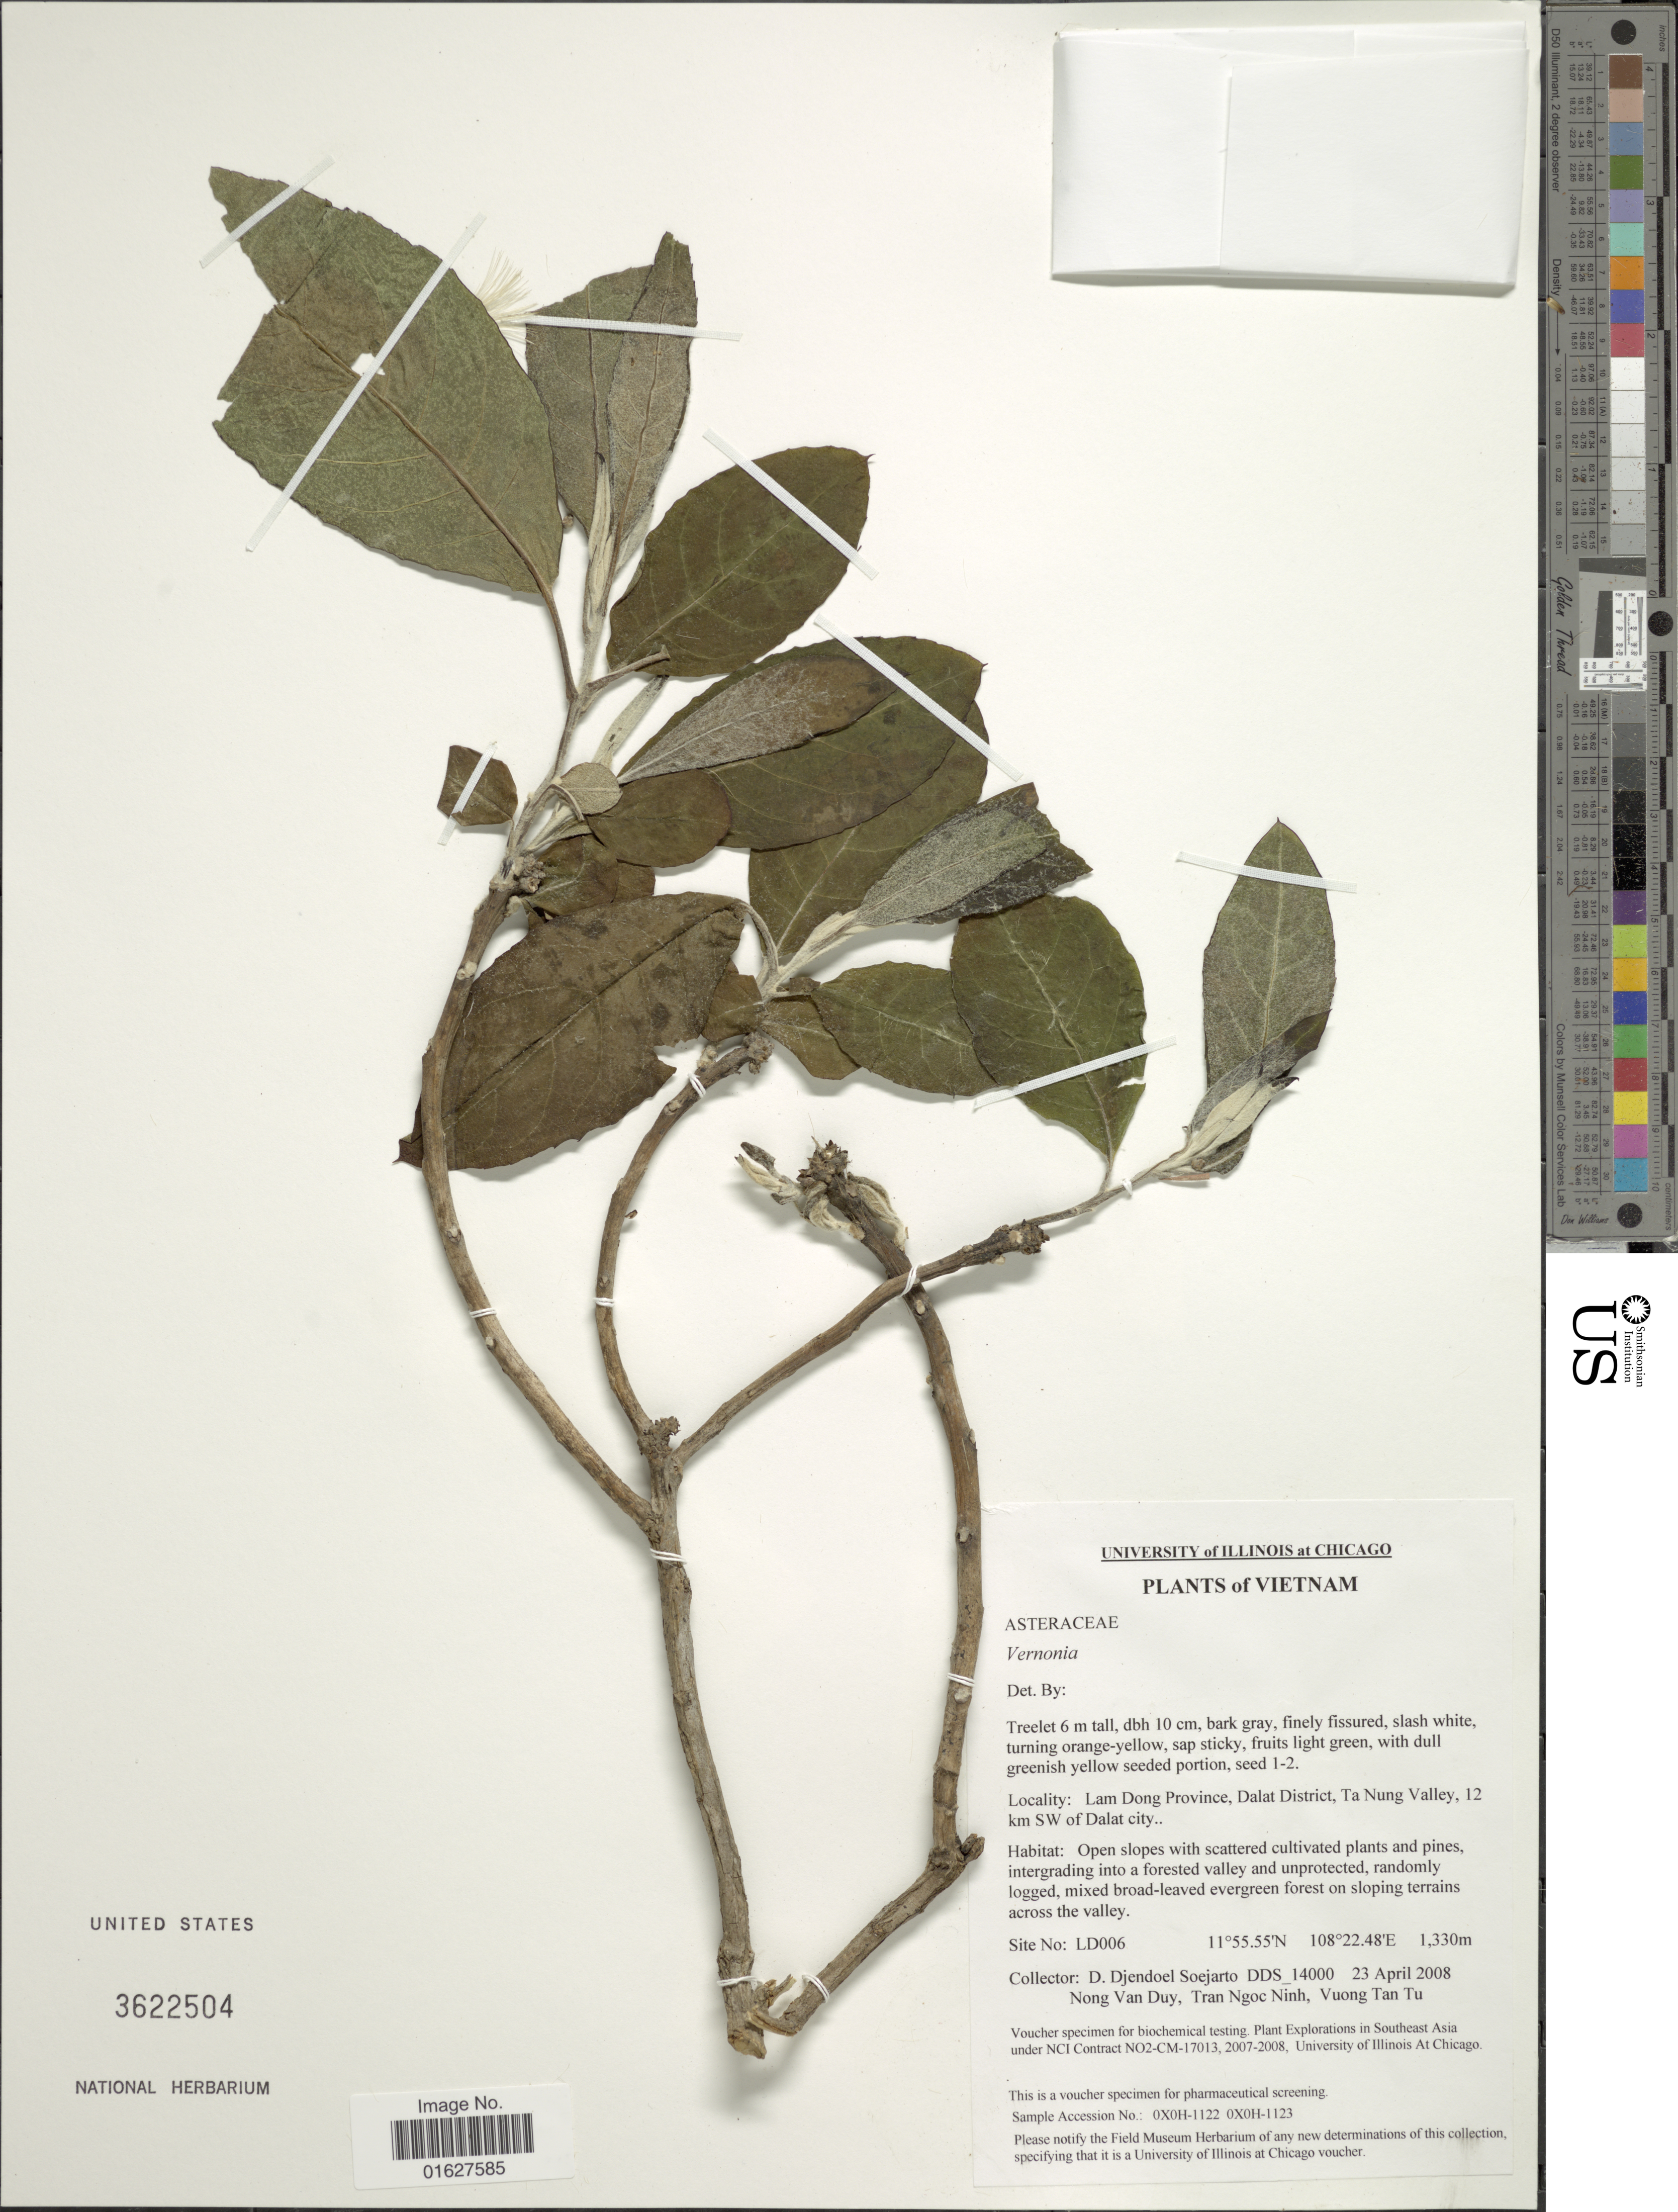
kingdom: Plantae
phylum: Tracheophyta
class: Magnoliopsida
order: Asterales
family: Asteraceae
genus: Vernonia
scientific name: Vernonia sp.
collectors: D. D. Soejarto, D. Nong, T. N. Ninh & V. Tu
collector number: DDS_14000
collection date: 2008-04-23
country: Vietnam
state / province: Lam Dong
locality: Lam Dong Province, Dalat District, Ta Nung Valley, 12 km SW of Dalat City.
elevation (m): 1330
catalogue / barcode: US 3622504